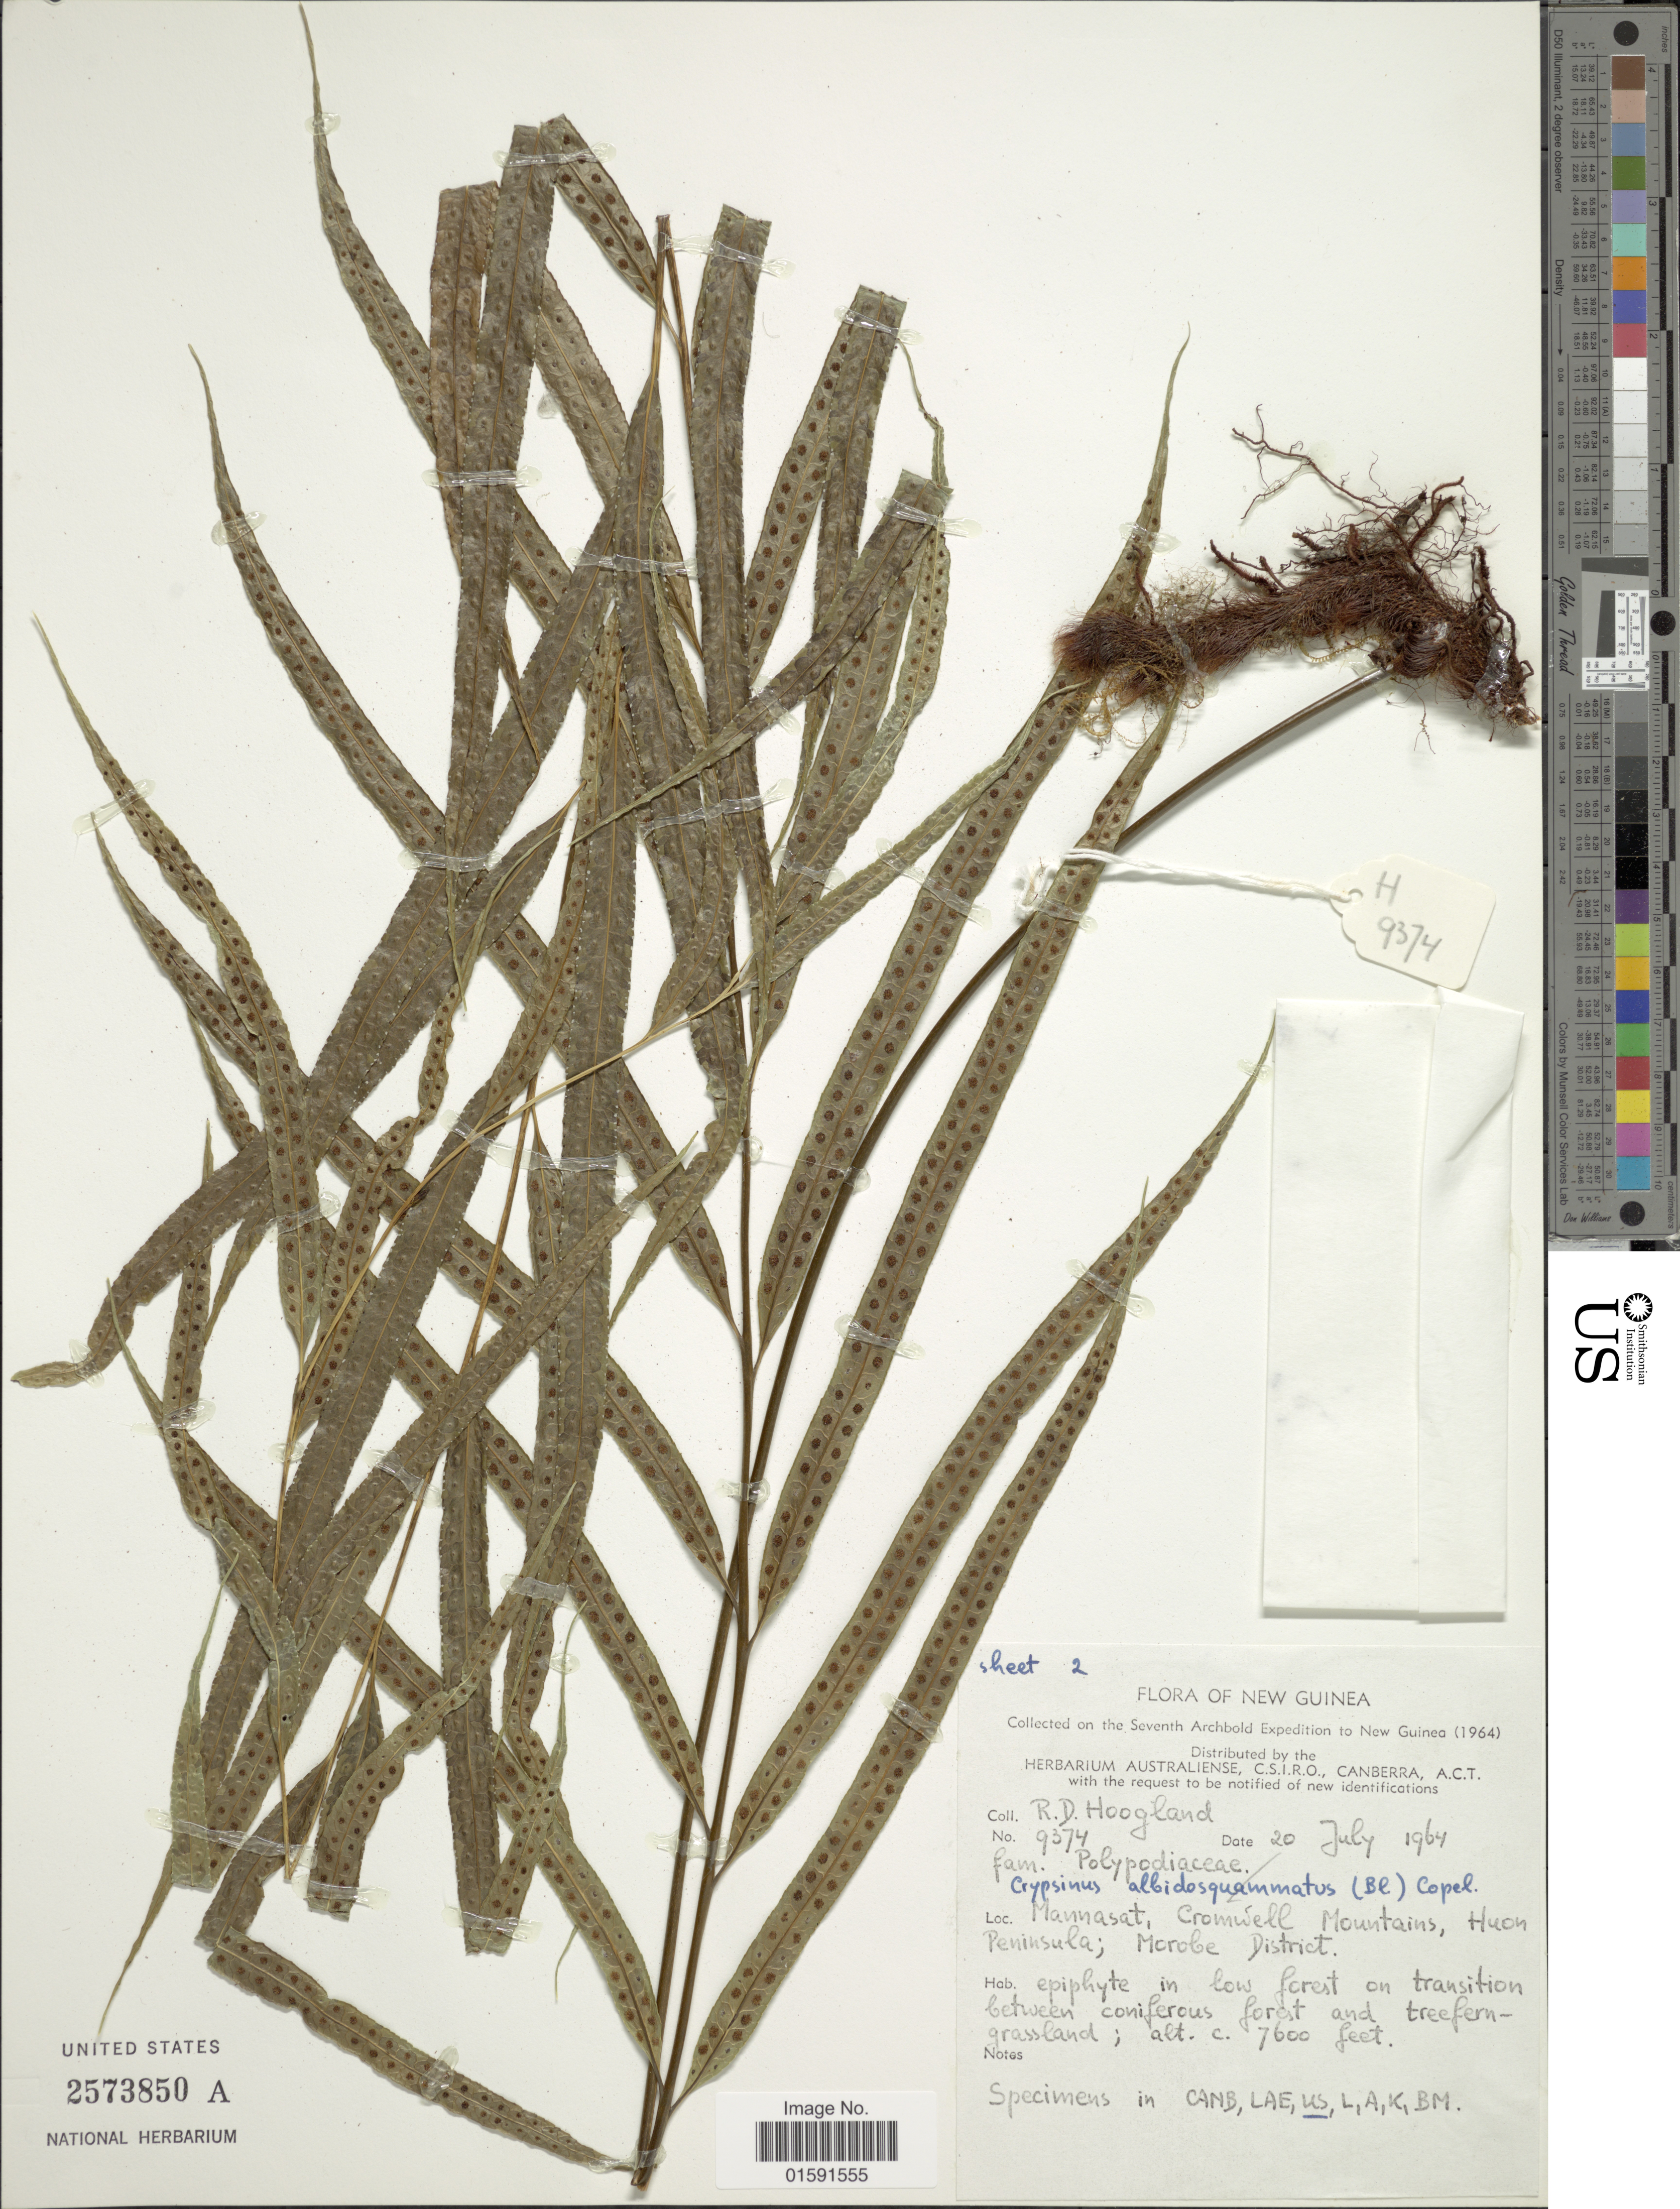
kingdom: Plantae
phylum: Tracheophyta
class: Polypodiopsida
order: Polypodiales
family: Polypodiaceae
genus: Selliguea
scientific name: Selliguea albidosquamata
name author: (Blume) Parris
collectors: R. D. Hoogland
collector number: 9374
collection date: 1964-07-20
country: Papua New Guinea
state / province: Morobe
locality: Mannasat, Cromwell Mountainsm Huon Peninsula; Morobe District. New Guinea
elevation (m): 2316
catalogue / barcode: US 2573850A